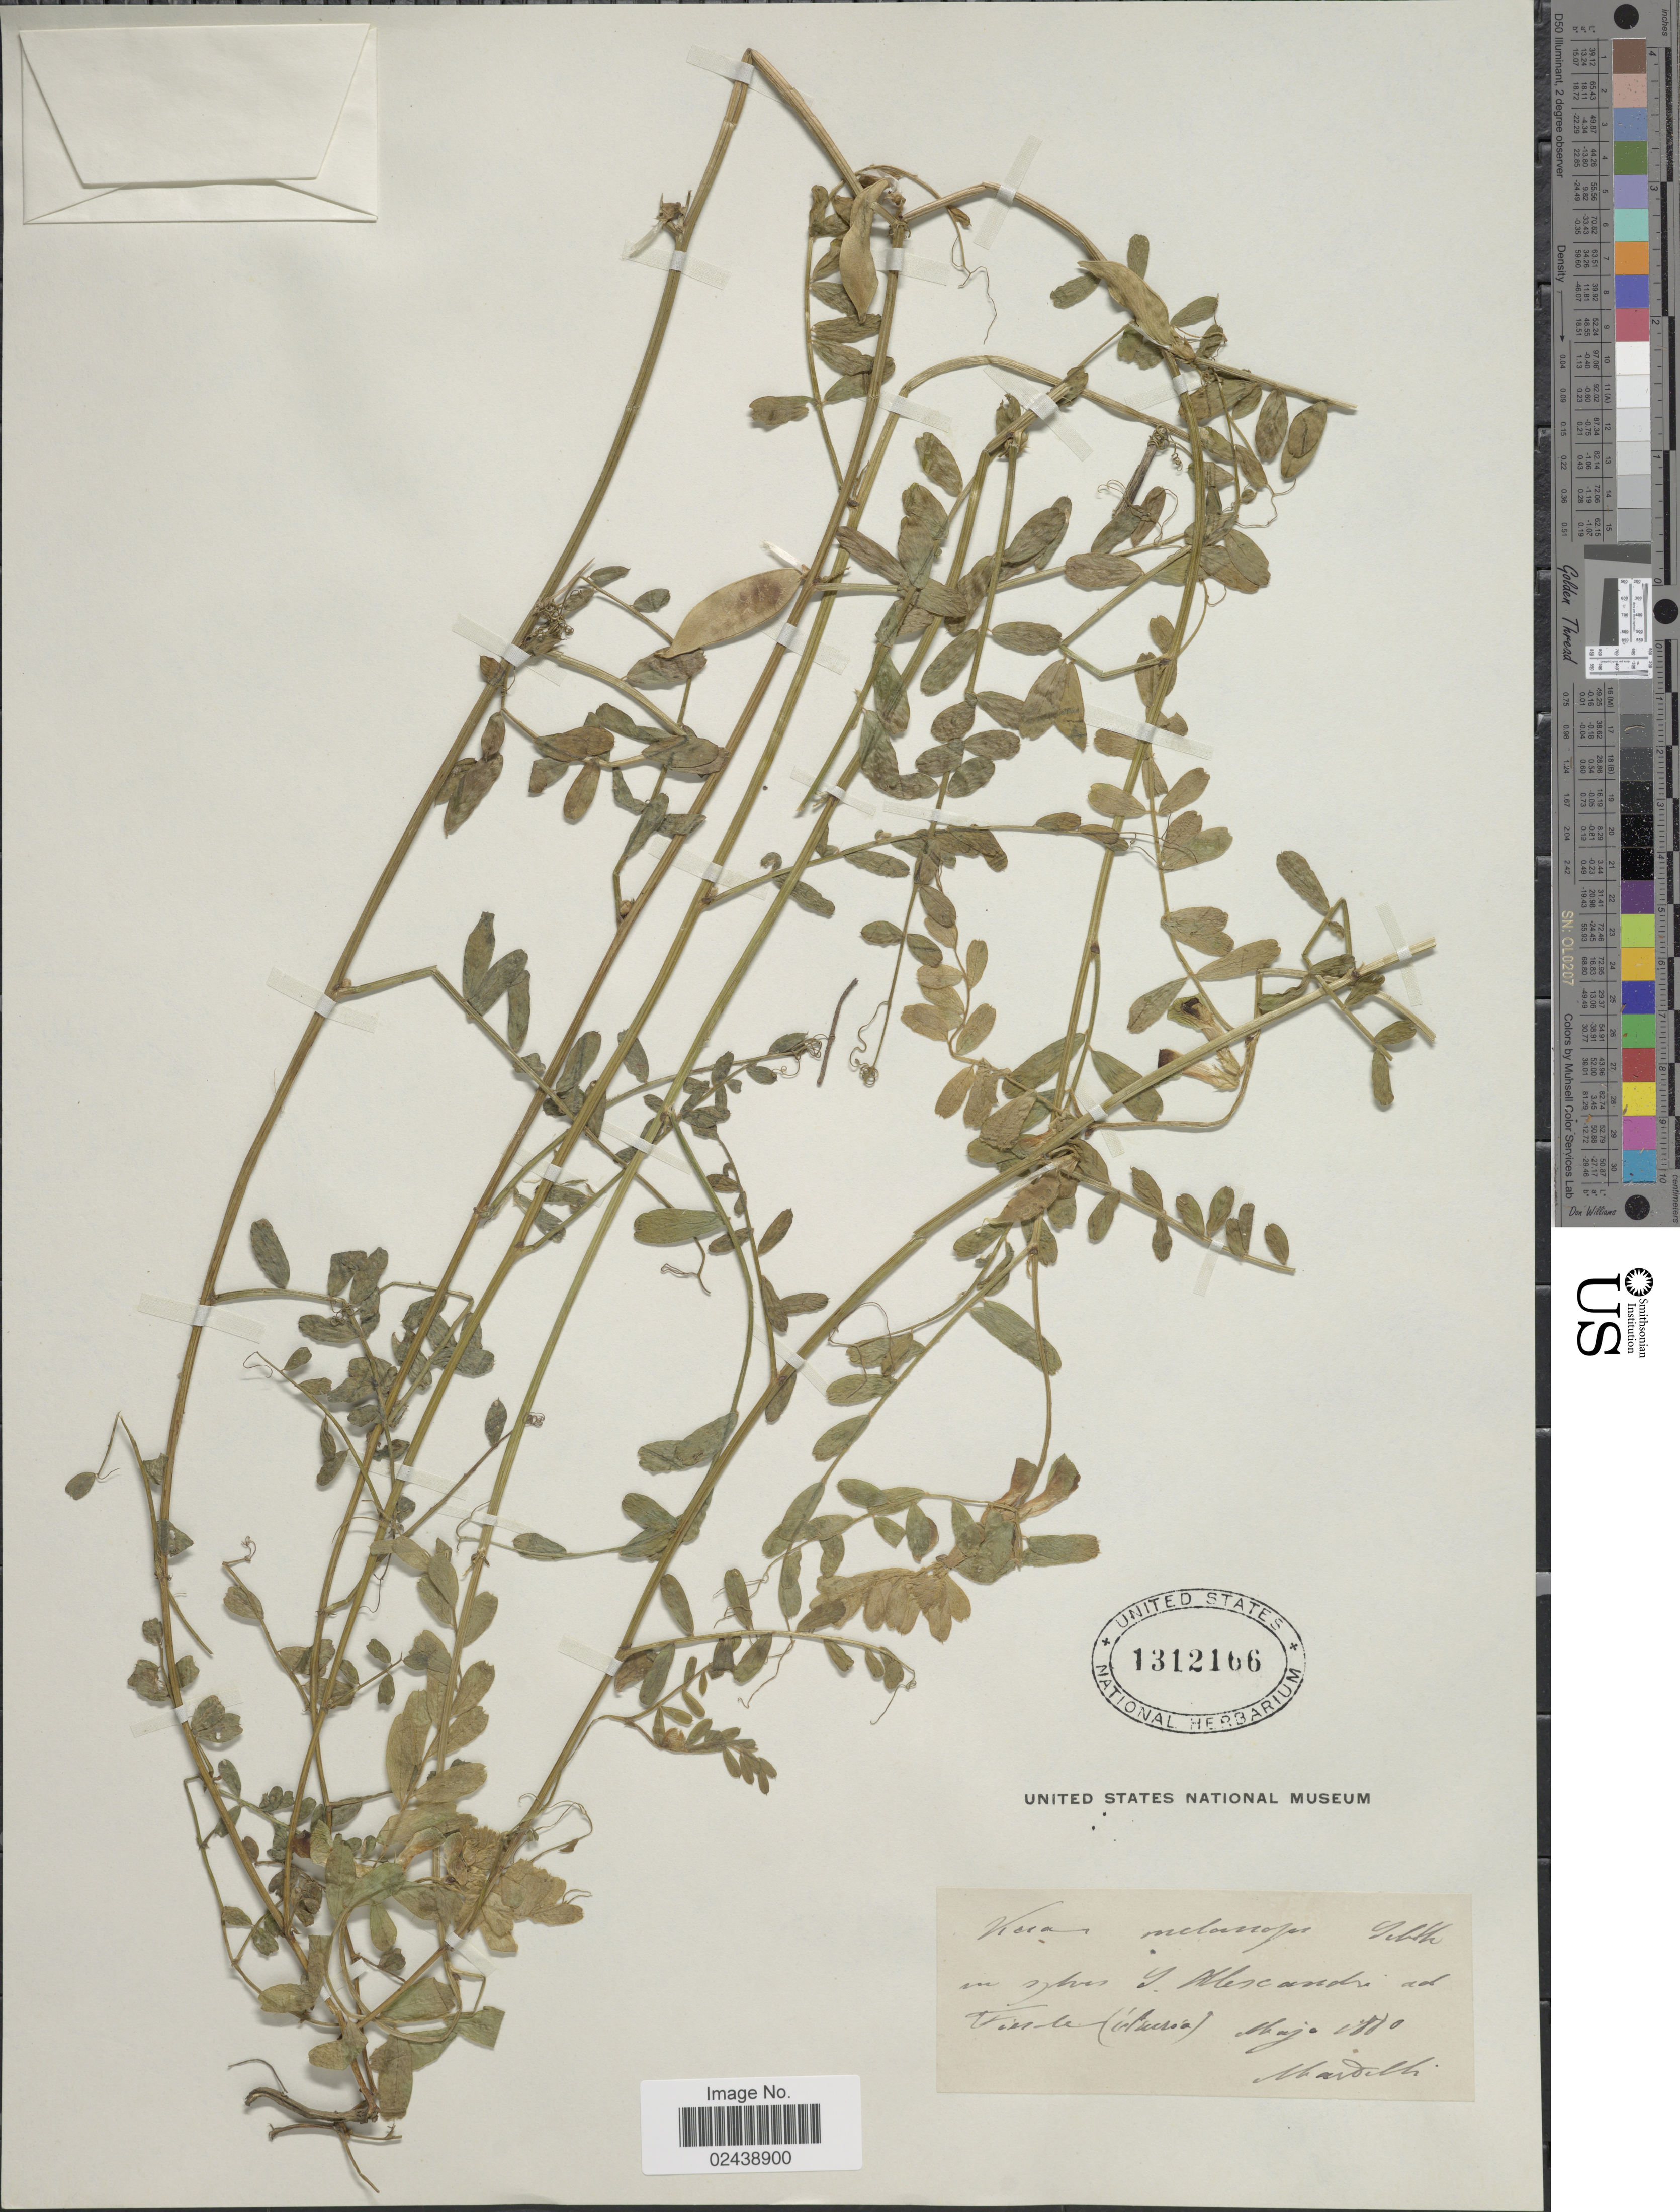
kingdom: Plantae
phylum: Tracheophyta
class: Magnoliopsida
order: Fabales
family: Fabaceae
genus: Vicia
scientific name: Vicia melanops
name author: Sibth. & Sm.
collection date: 1880-05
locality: In sylvis I. Hescandre ad Foude ( [illegible text]uessa) [interpreted]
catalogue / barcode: US 1312166